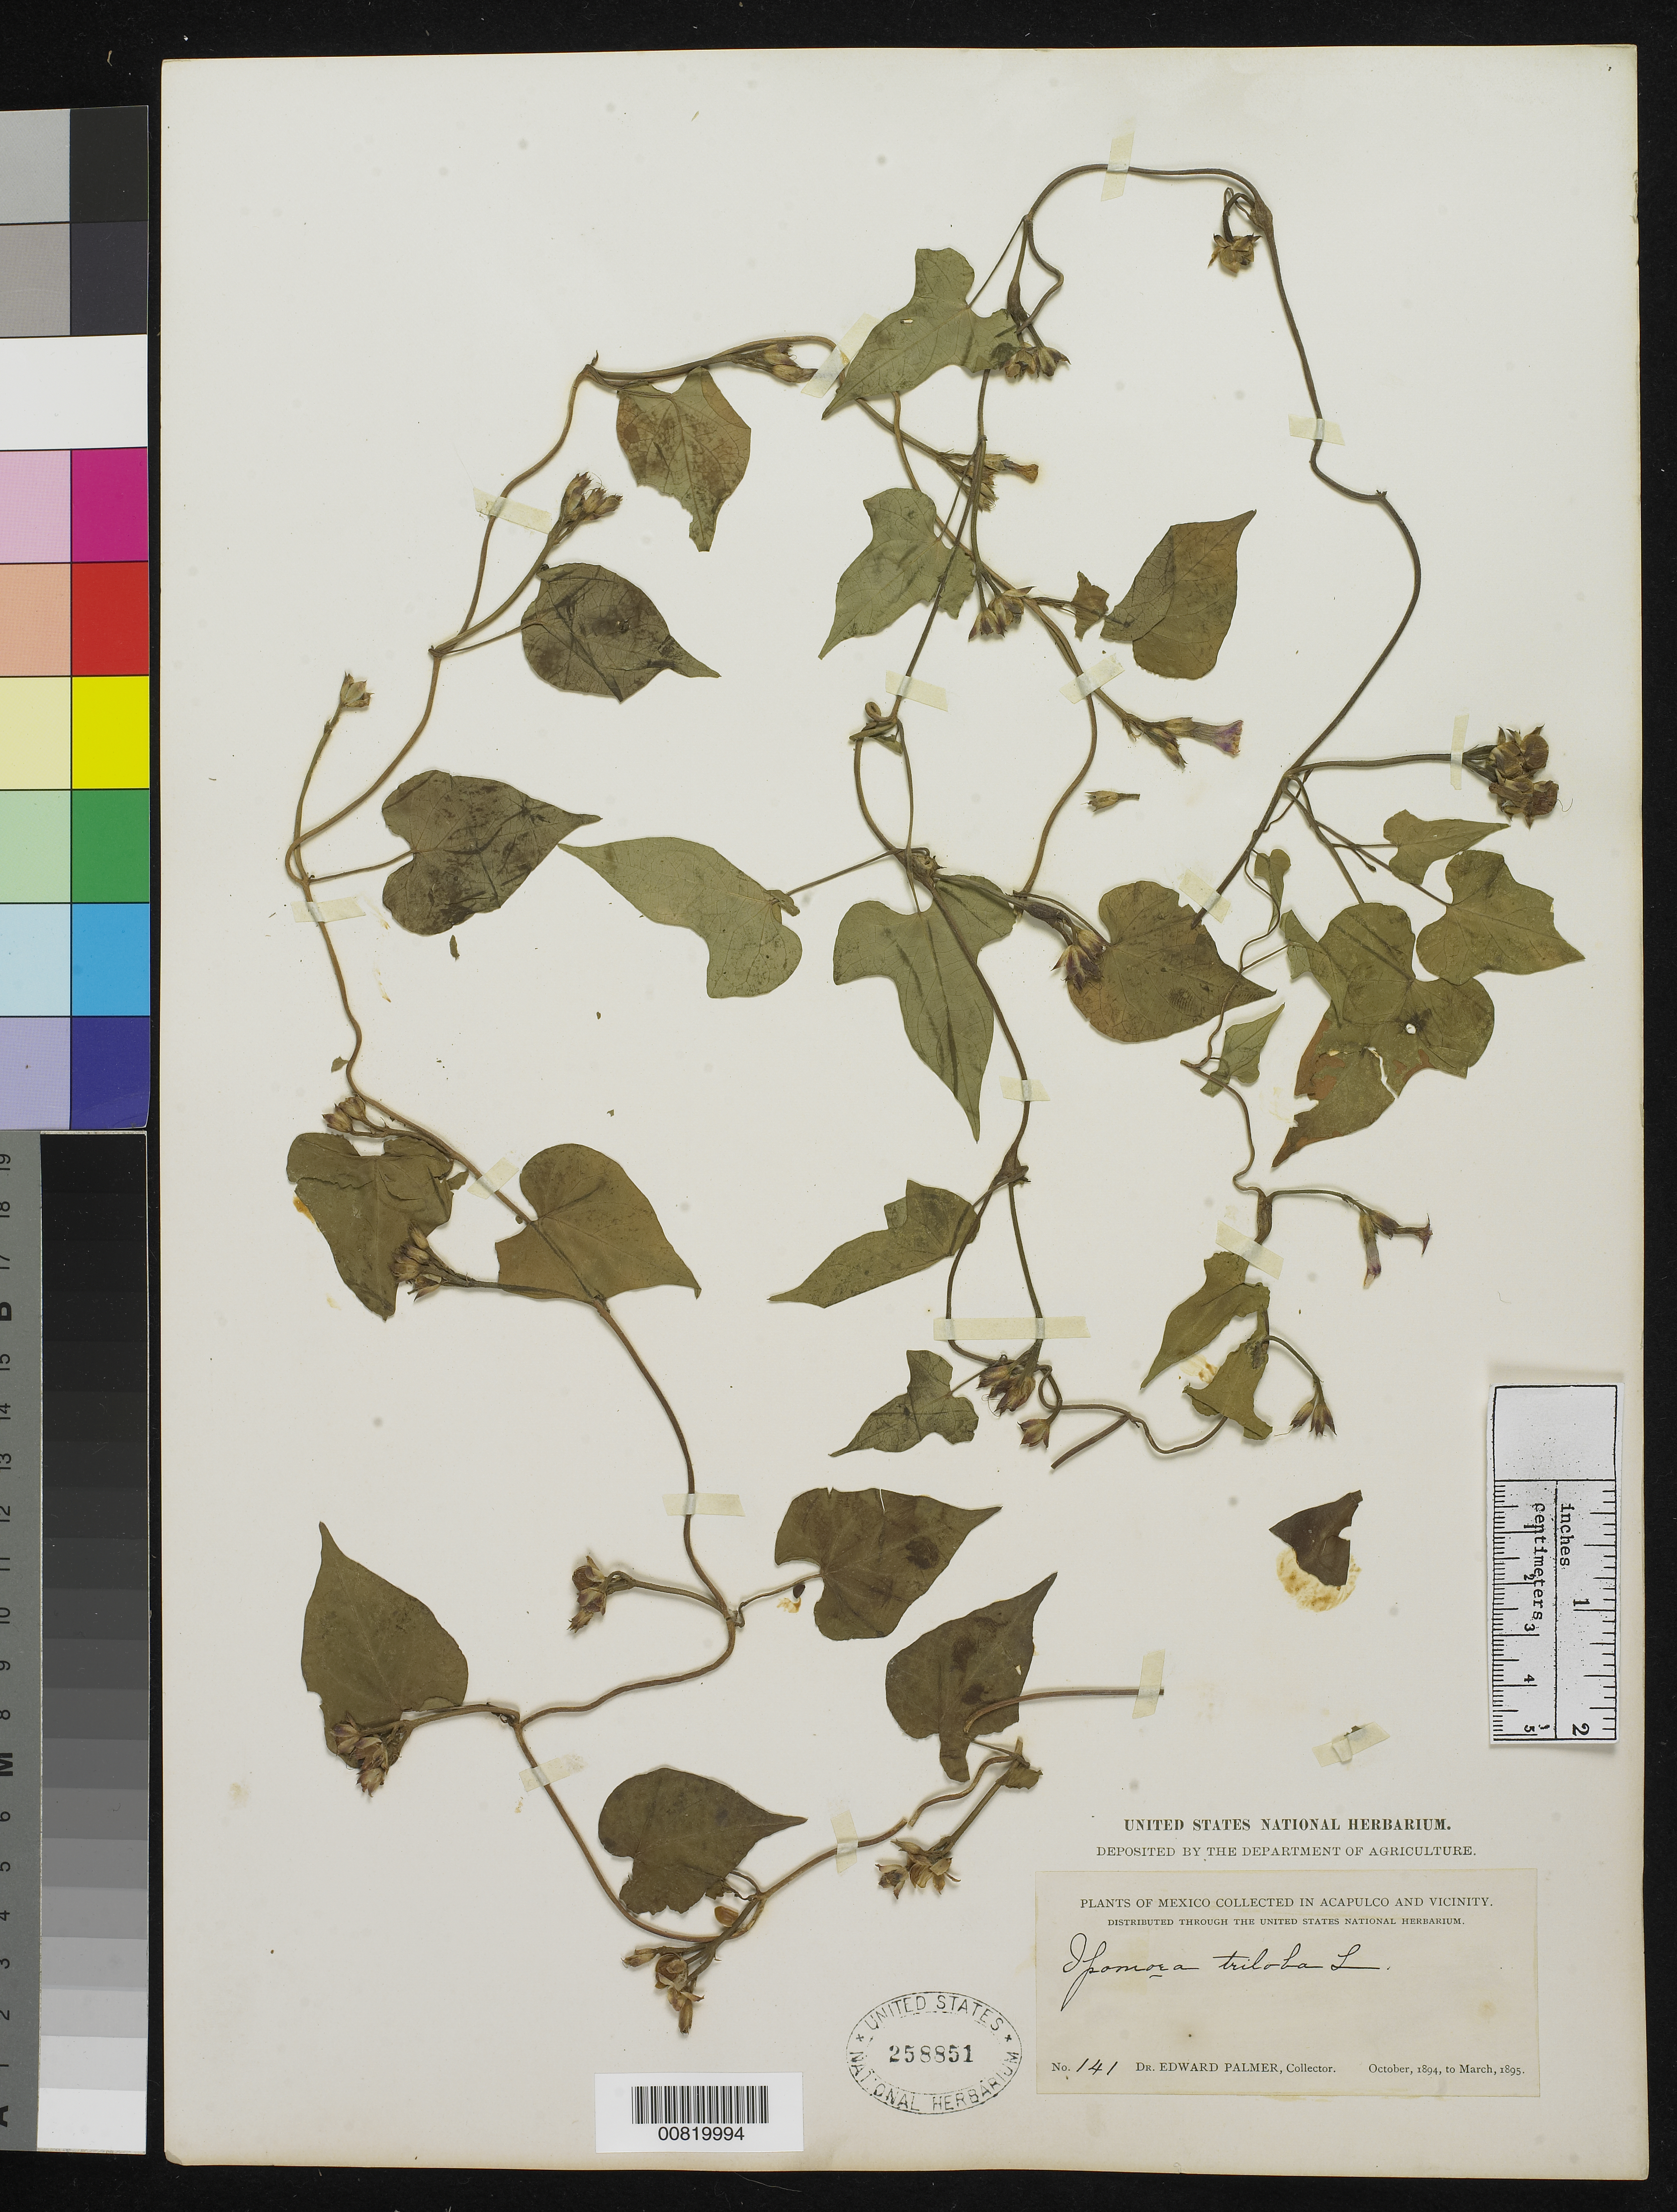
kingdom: Plantae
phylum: Tracheophyta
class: Magnoliopsida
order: Solanales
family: Convolvulaceae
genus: Ipomoea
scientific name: Ipomoea triloba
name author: L.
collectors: E. Palmer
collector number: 141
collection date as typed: Oct 1894 to -- Mar 1895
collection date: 1894-10/1895-03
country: Mexico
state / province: Guerrero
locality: Acapulco, Guerrero and vicinity.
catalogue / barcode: US 258851